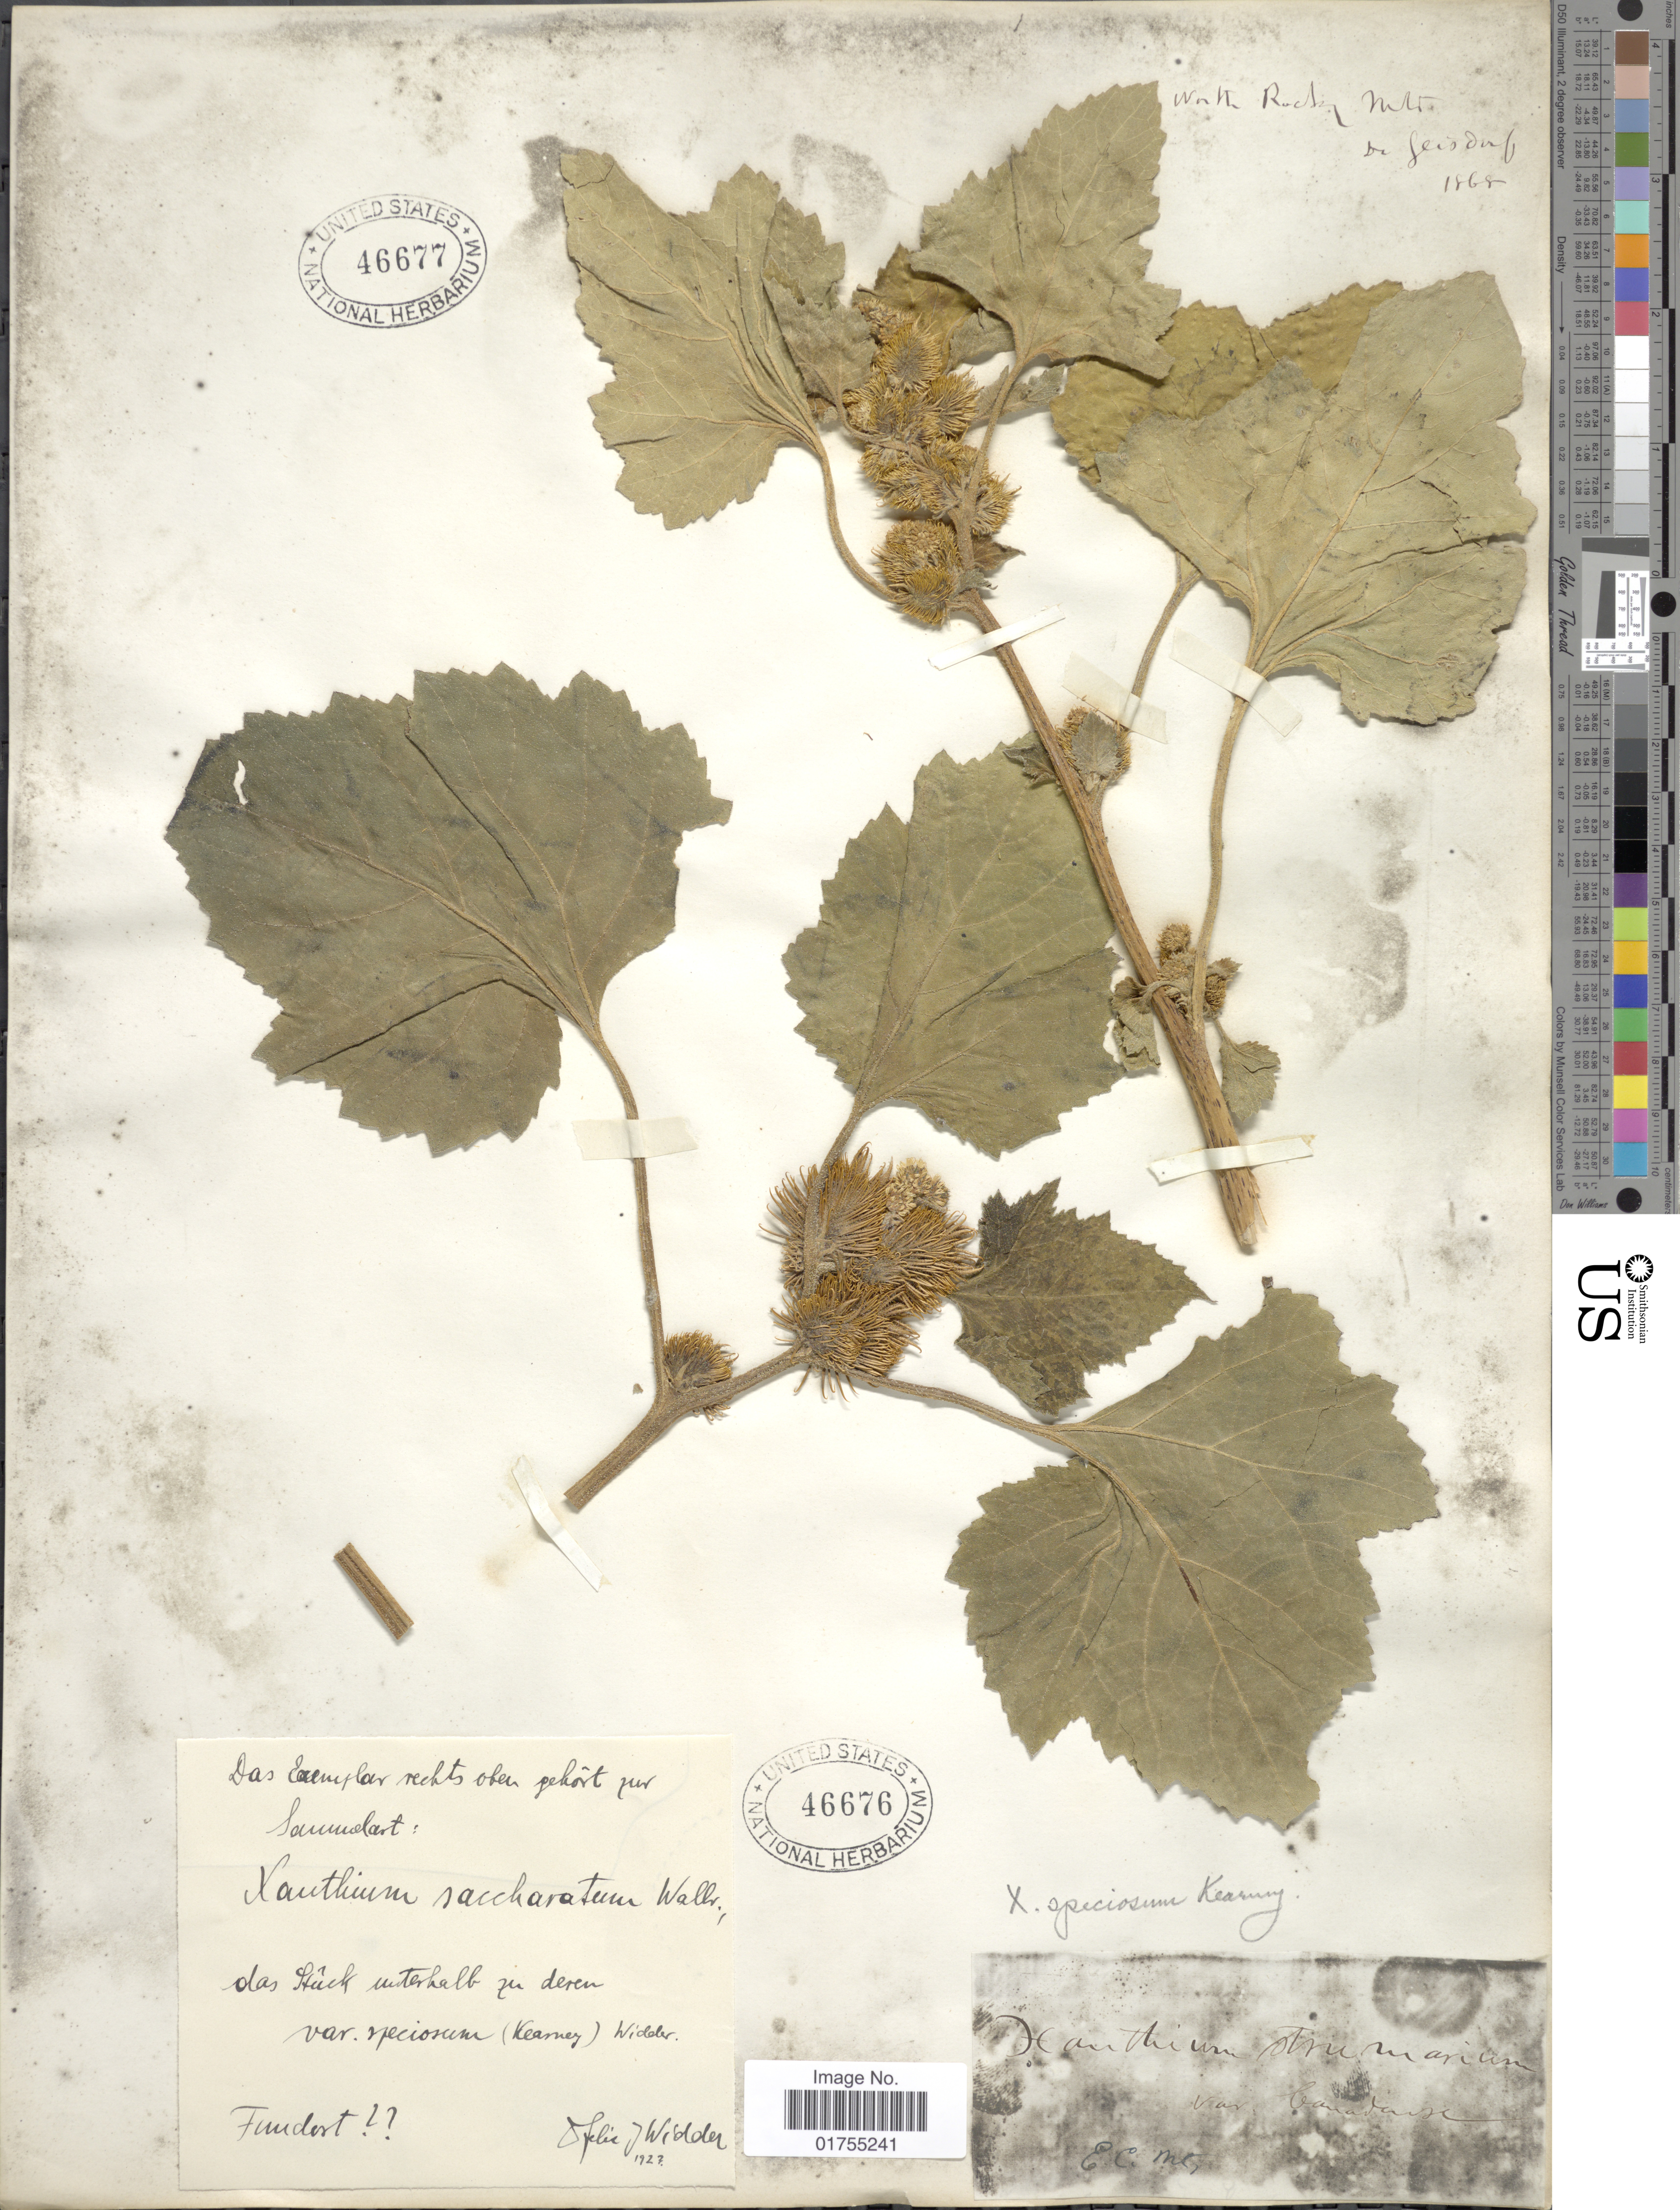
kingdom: Plantae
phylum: Tracheophyta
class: Magnoliopsida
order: Asterales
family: Asteraceae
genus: Xanthium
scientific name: Xanthium strumarium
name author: L.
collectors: Geisdorf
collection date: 1868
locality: Worth Rocky Mts. [interpreted]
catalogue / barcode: US 46677-2